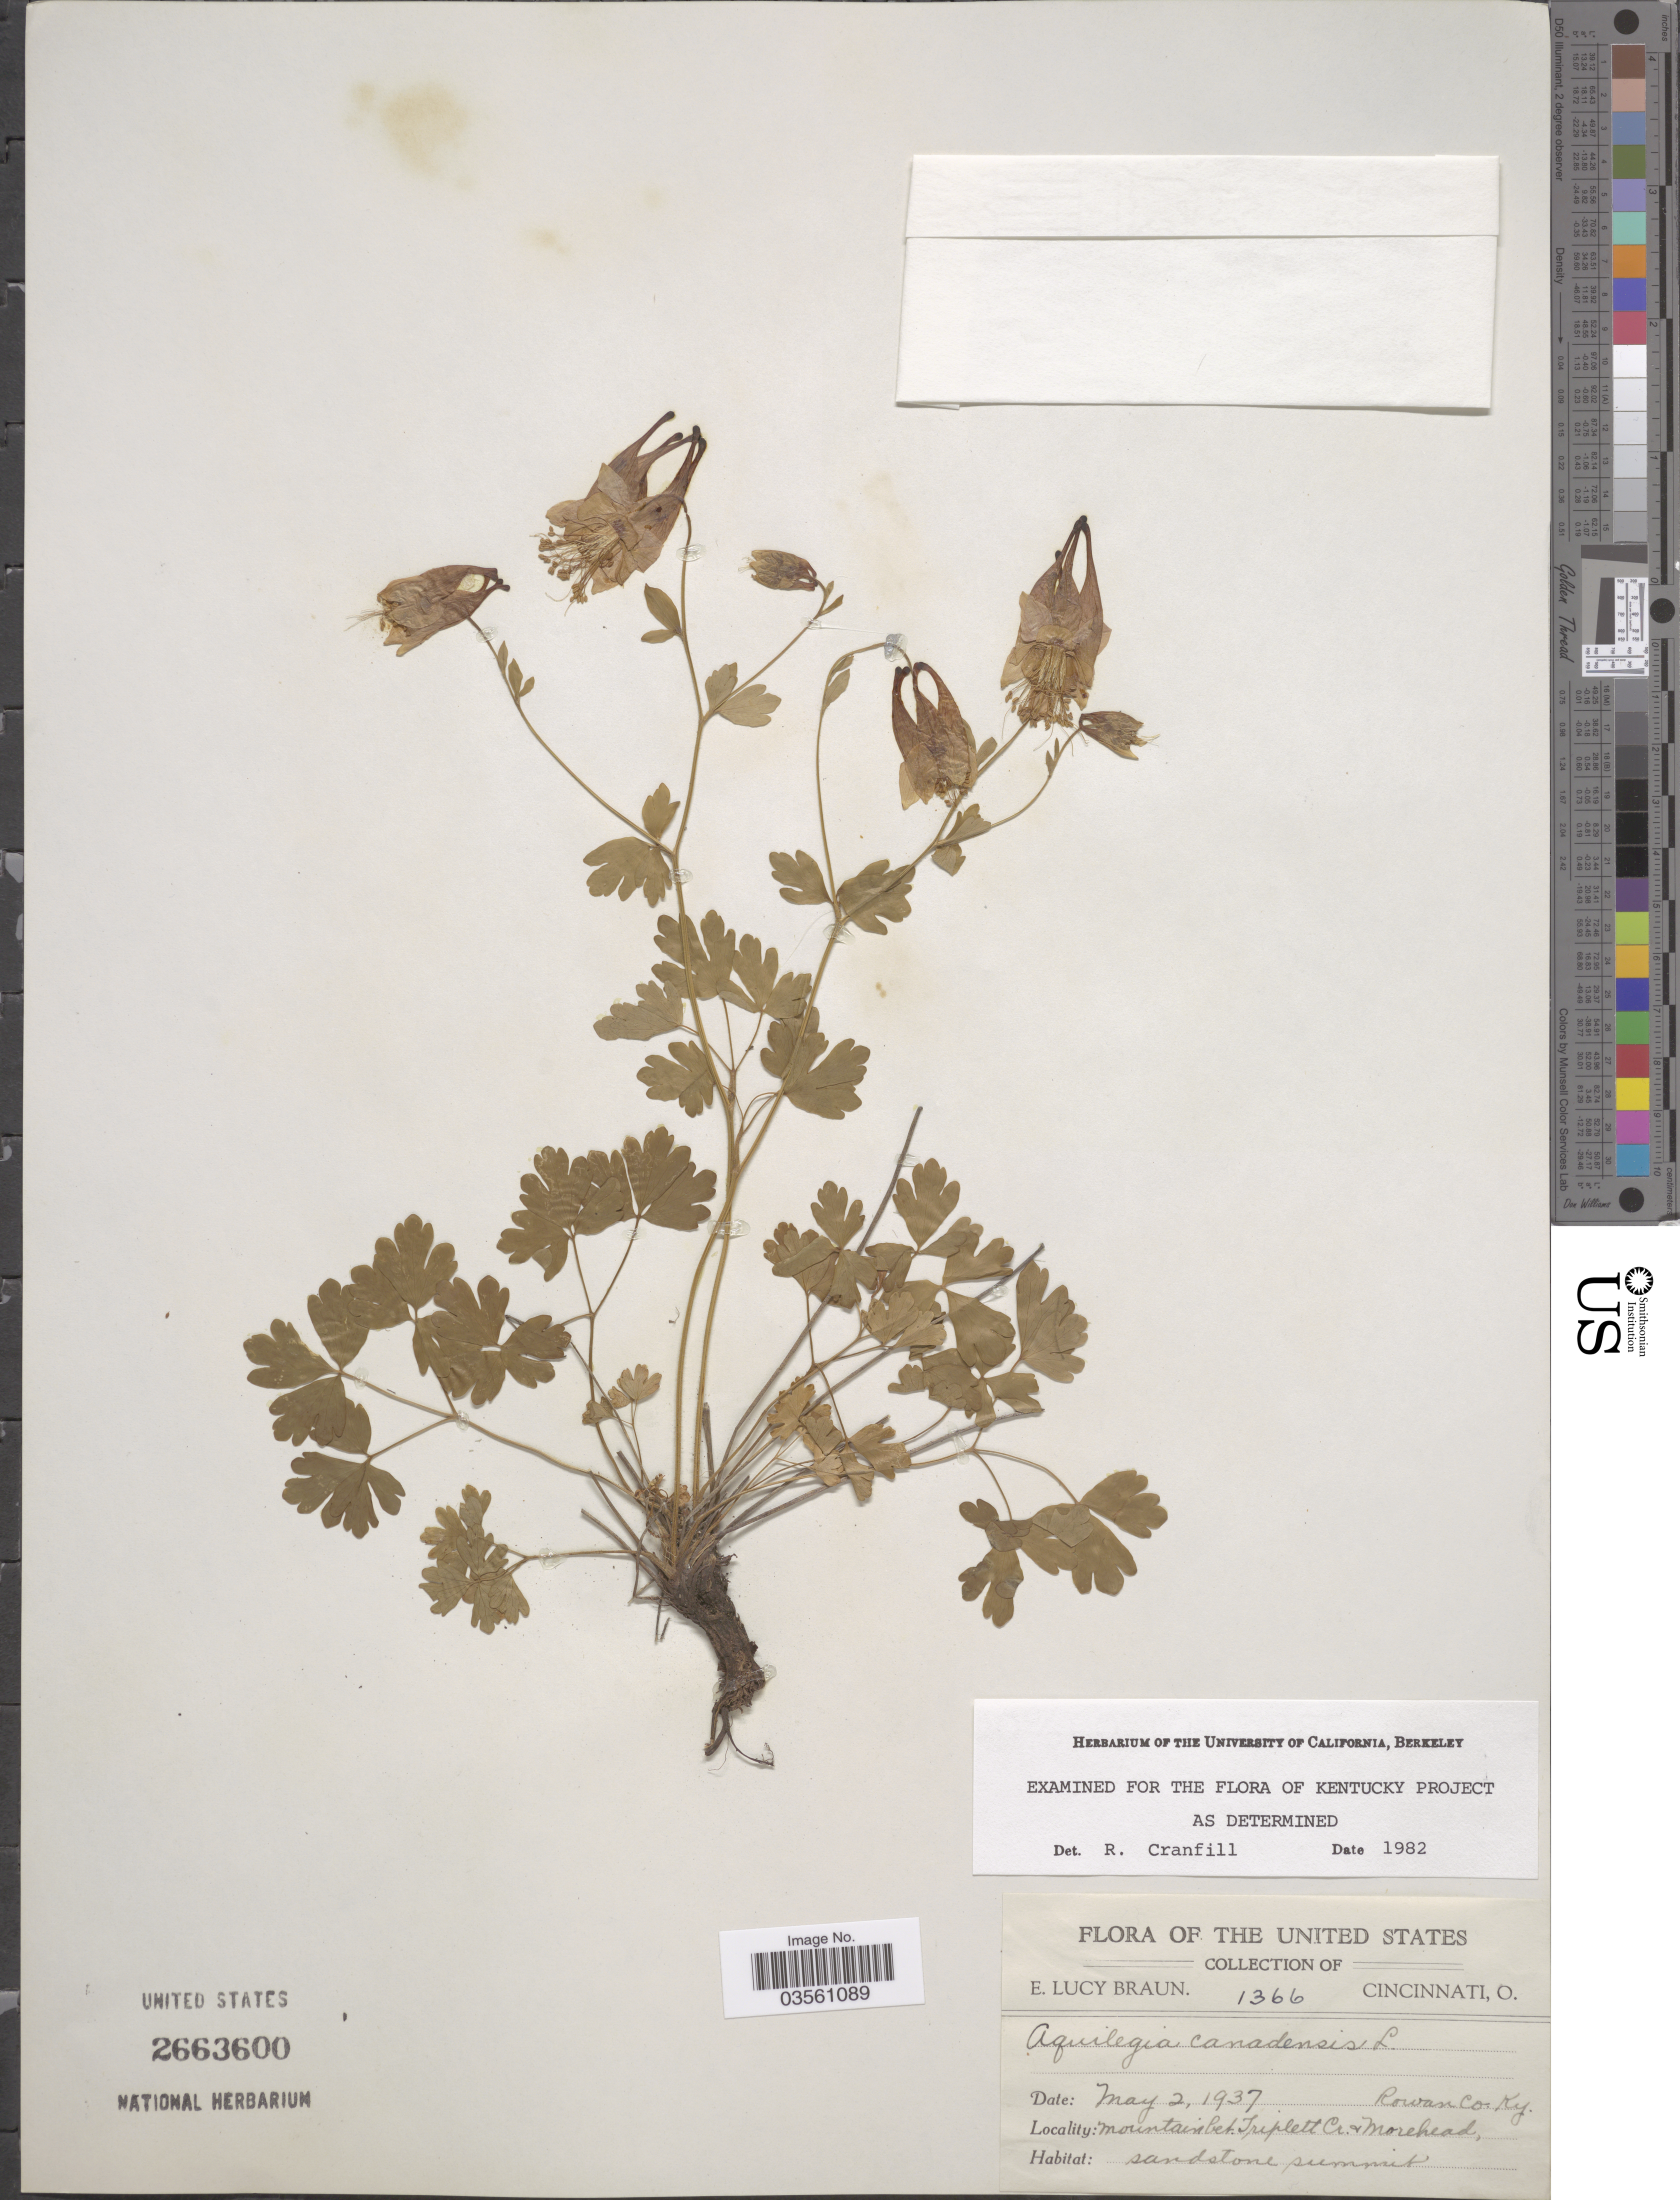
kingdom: Plantae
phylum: Tracheophyta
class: Magnoliopsida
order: Ranunculales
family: Ranunculaceae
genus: Aquilegia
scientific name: Aquilegia canadensis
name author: L.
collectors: E. L. Braun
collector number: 1366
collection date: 1937-05-02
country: United States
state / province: Kentucky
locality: Rowan Co. Mountain bet. Triplett Co & Morehead.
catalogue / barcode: US 2663600